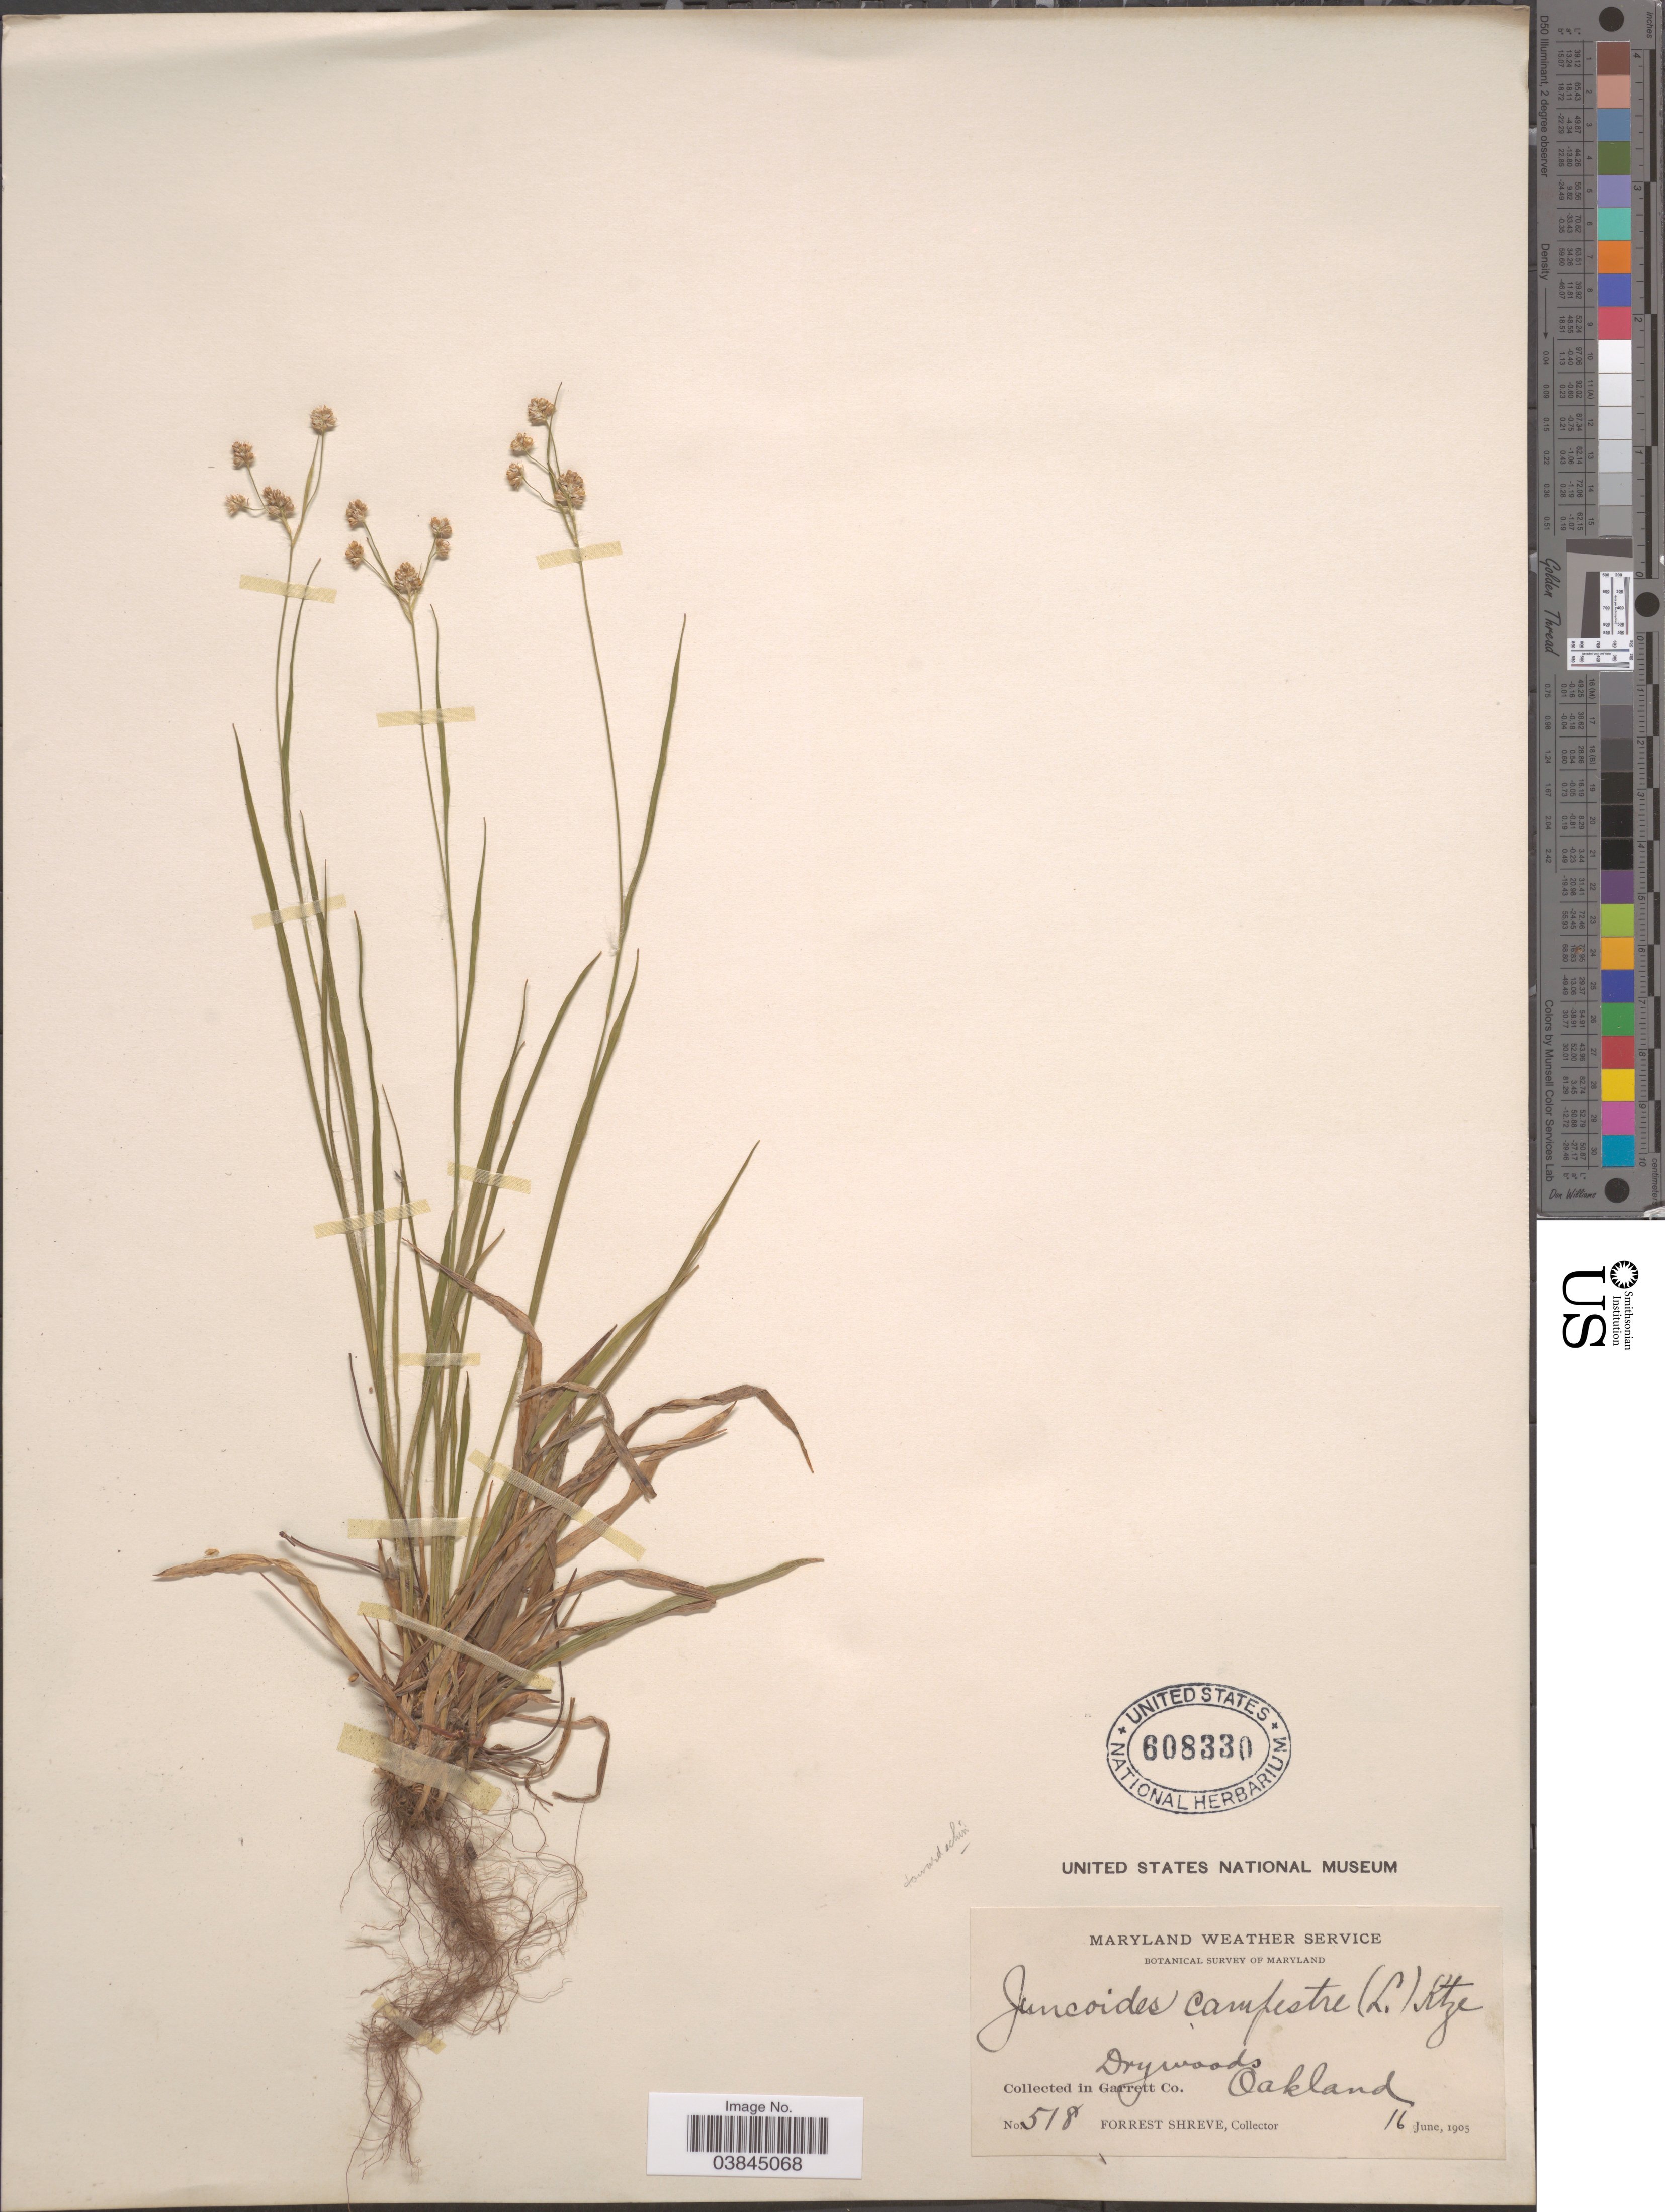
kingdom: Plantae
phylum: Tracheophyta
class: Liliopsida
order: Poales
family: Juncaceae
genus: Luzula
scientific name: Luzula campestris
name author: (L.) DC.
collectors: F. Shreve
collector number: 518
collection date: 1905-06-16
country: United States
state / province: Maryland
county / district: Garrett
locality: Garrett Co. Oakland.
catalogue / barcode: US 608330